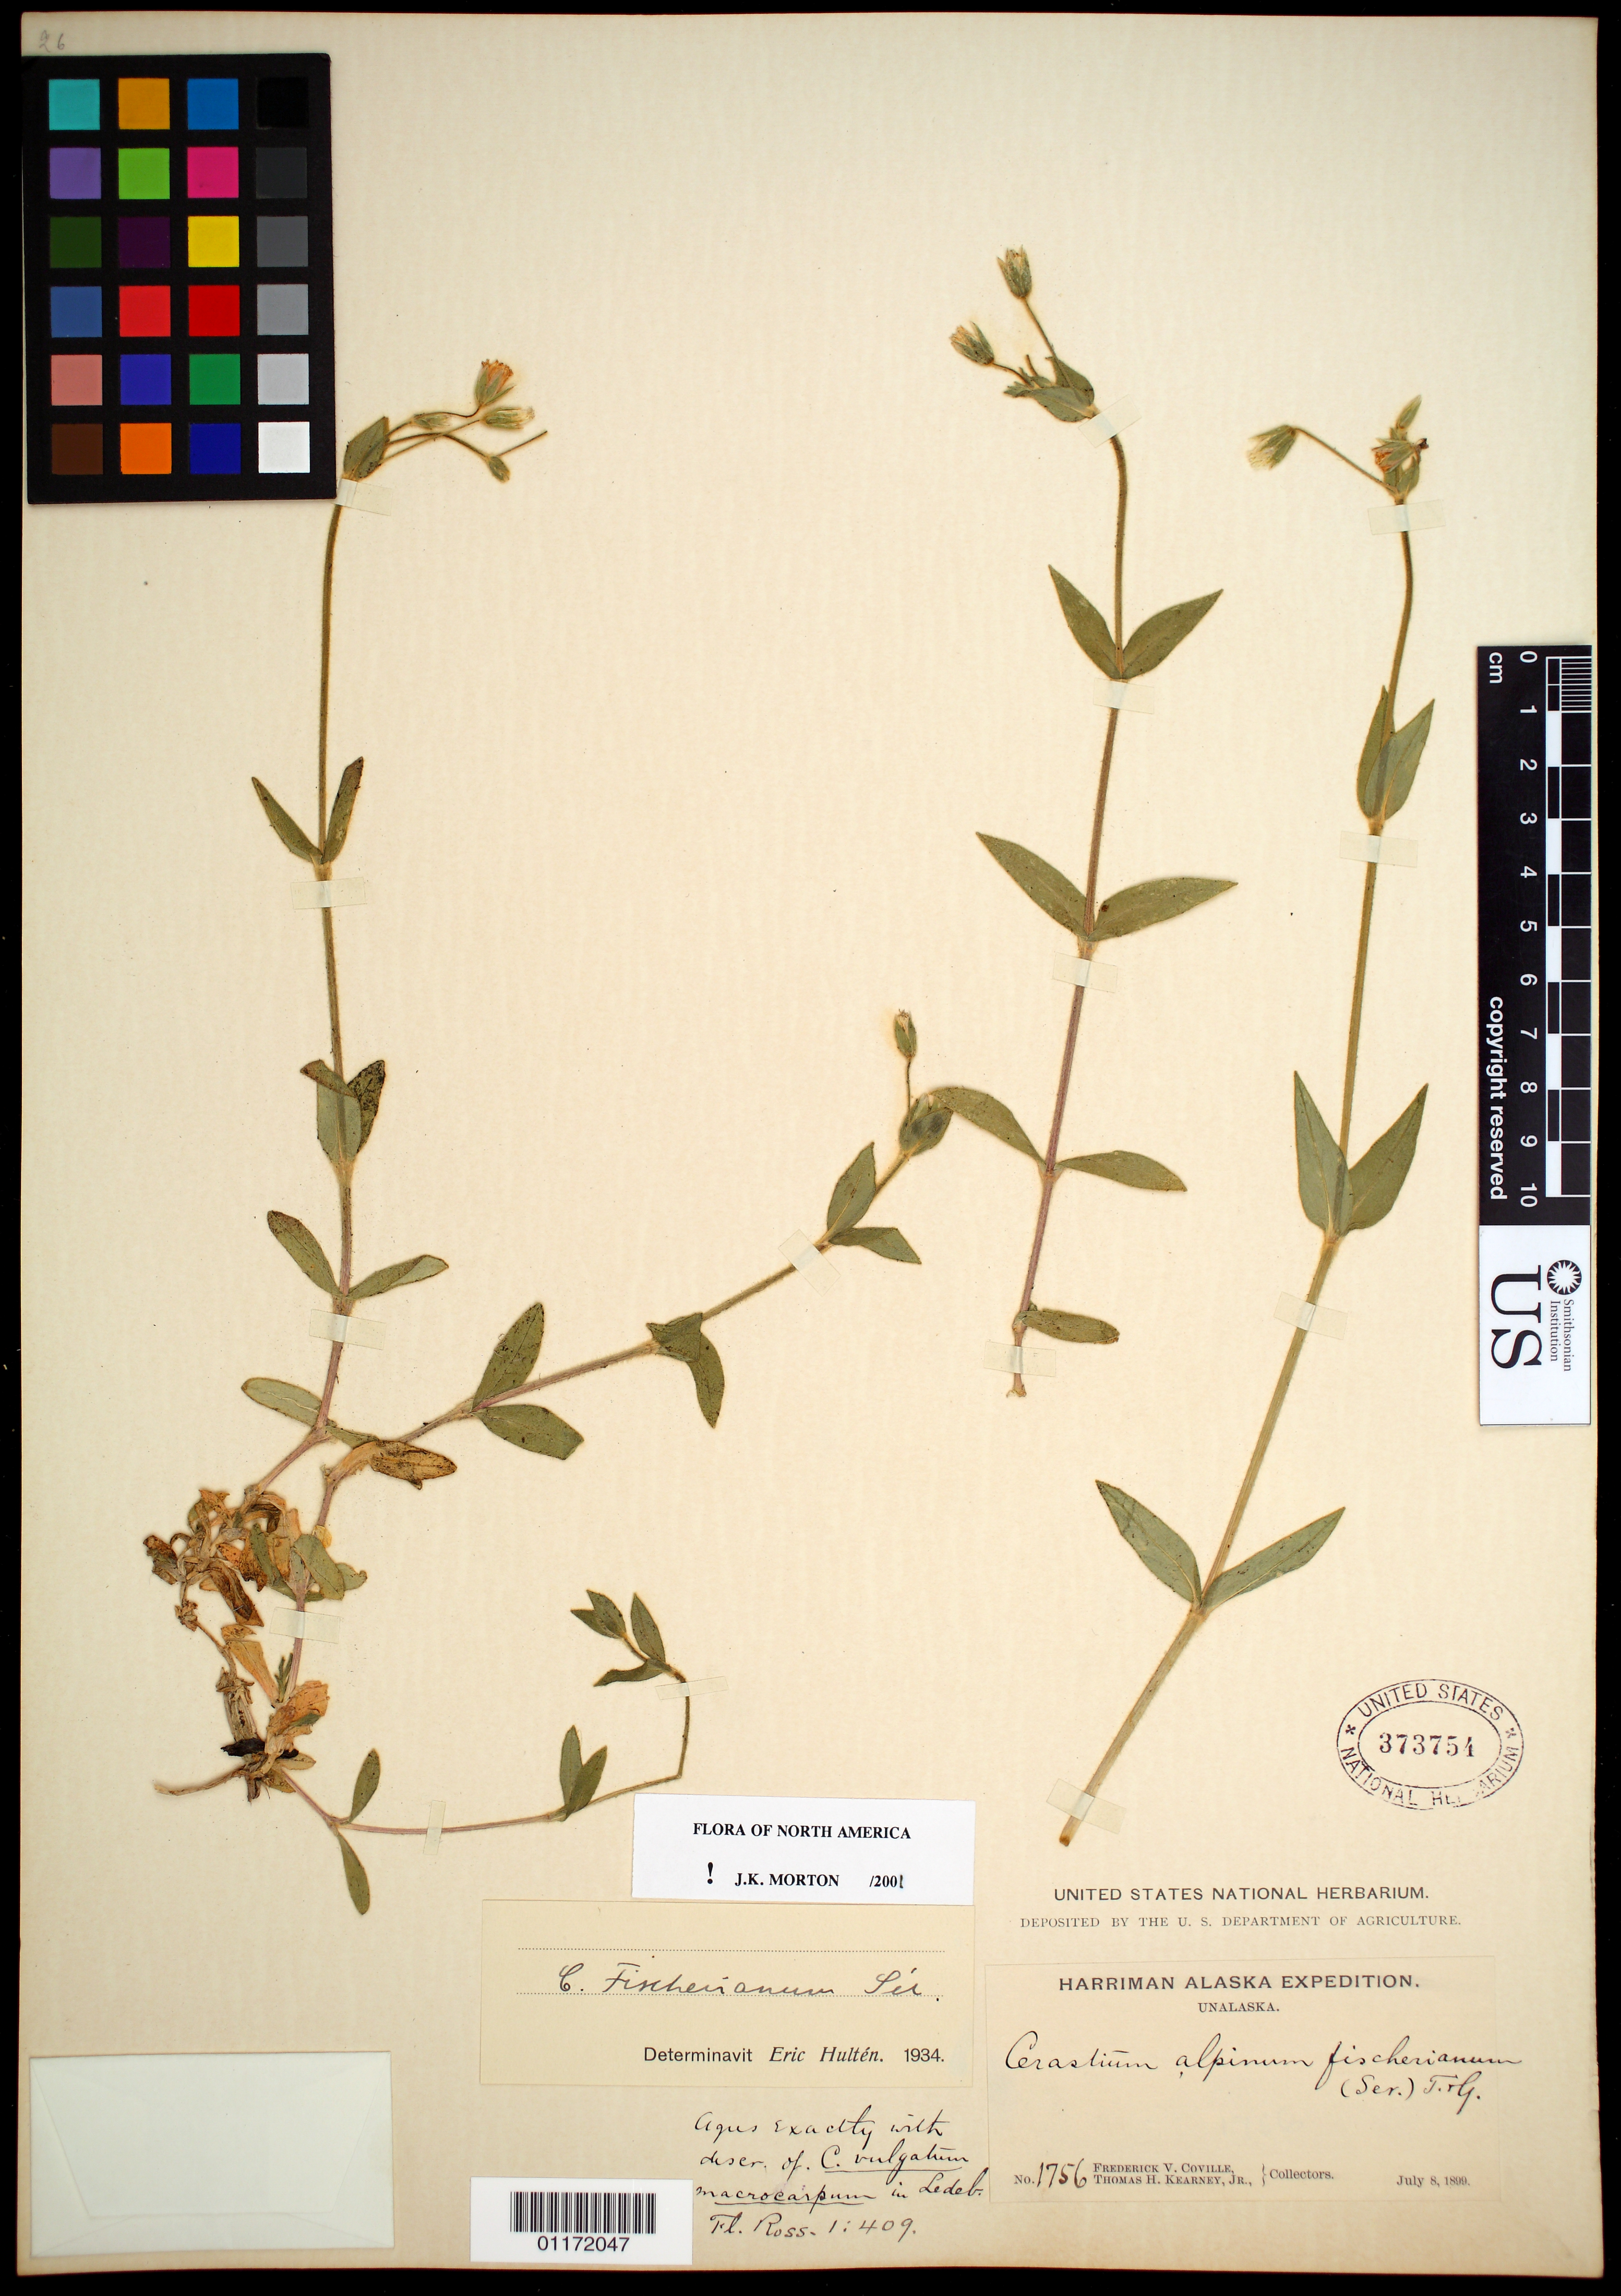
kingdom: Plantae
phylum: Tracheophyta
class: Magnoliopsida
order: Caryophyllales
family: Caryophyllaceae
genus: Cerastium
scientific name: Cerastium fischerianum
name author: Ser.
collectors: F. V. Coville & T. H. Kearney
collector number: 1756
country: United States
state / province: Alaska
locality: Unalaska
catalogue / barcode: US 373754